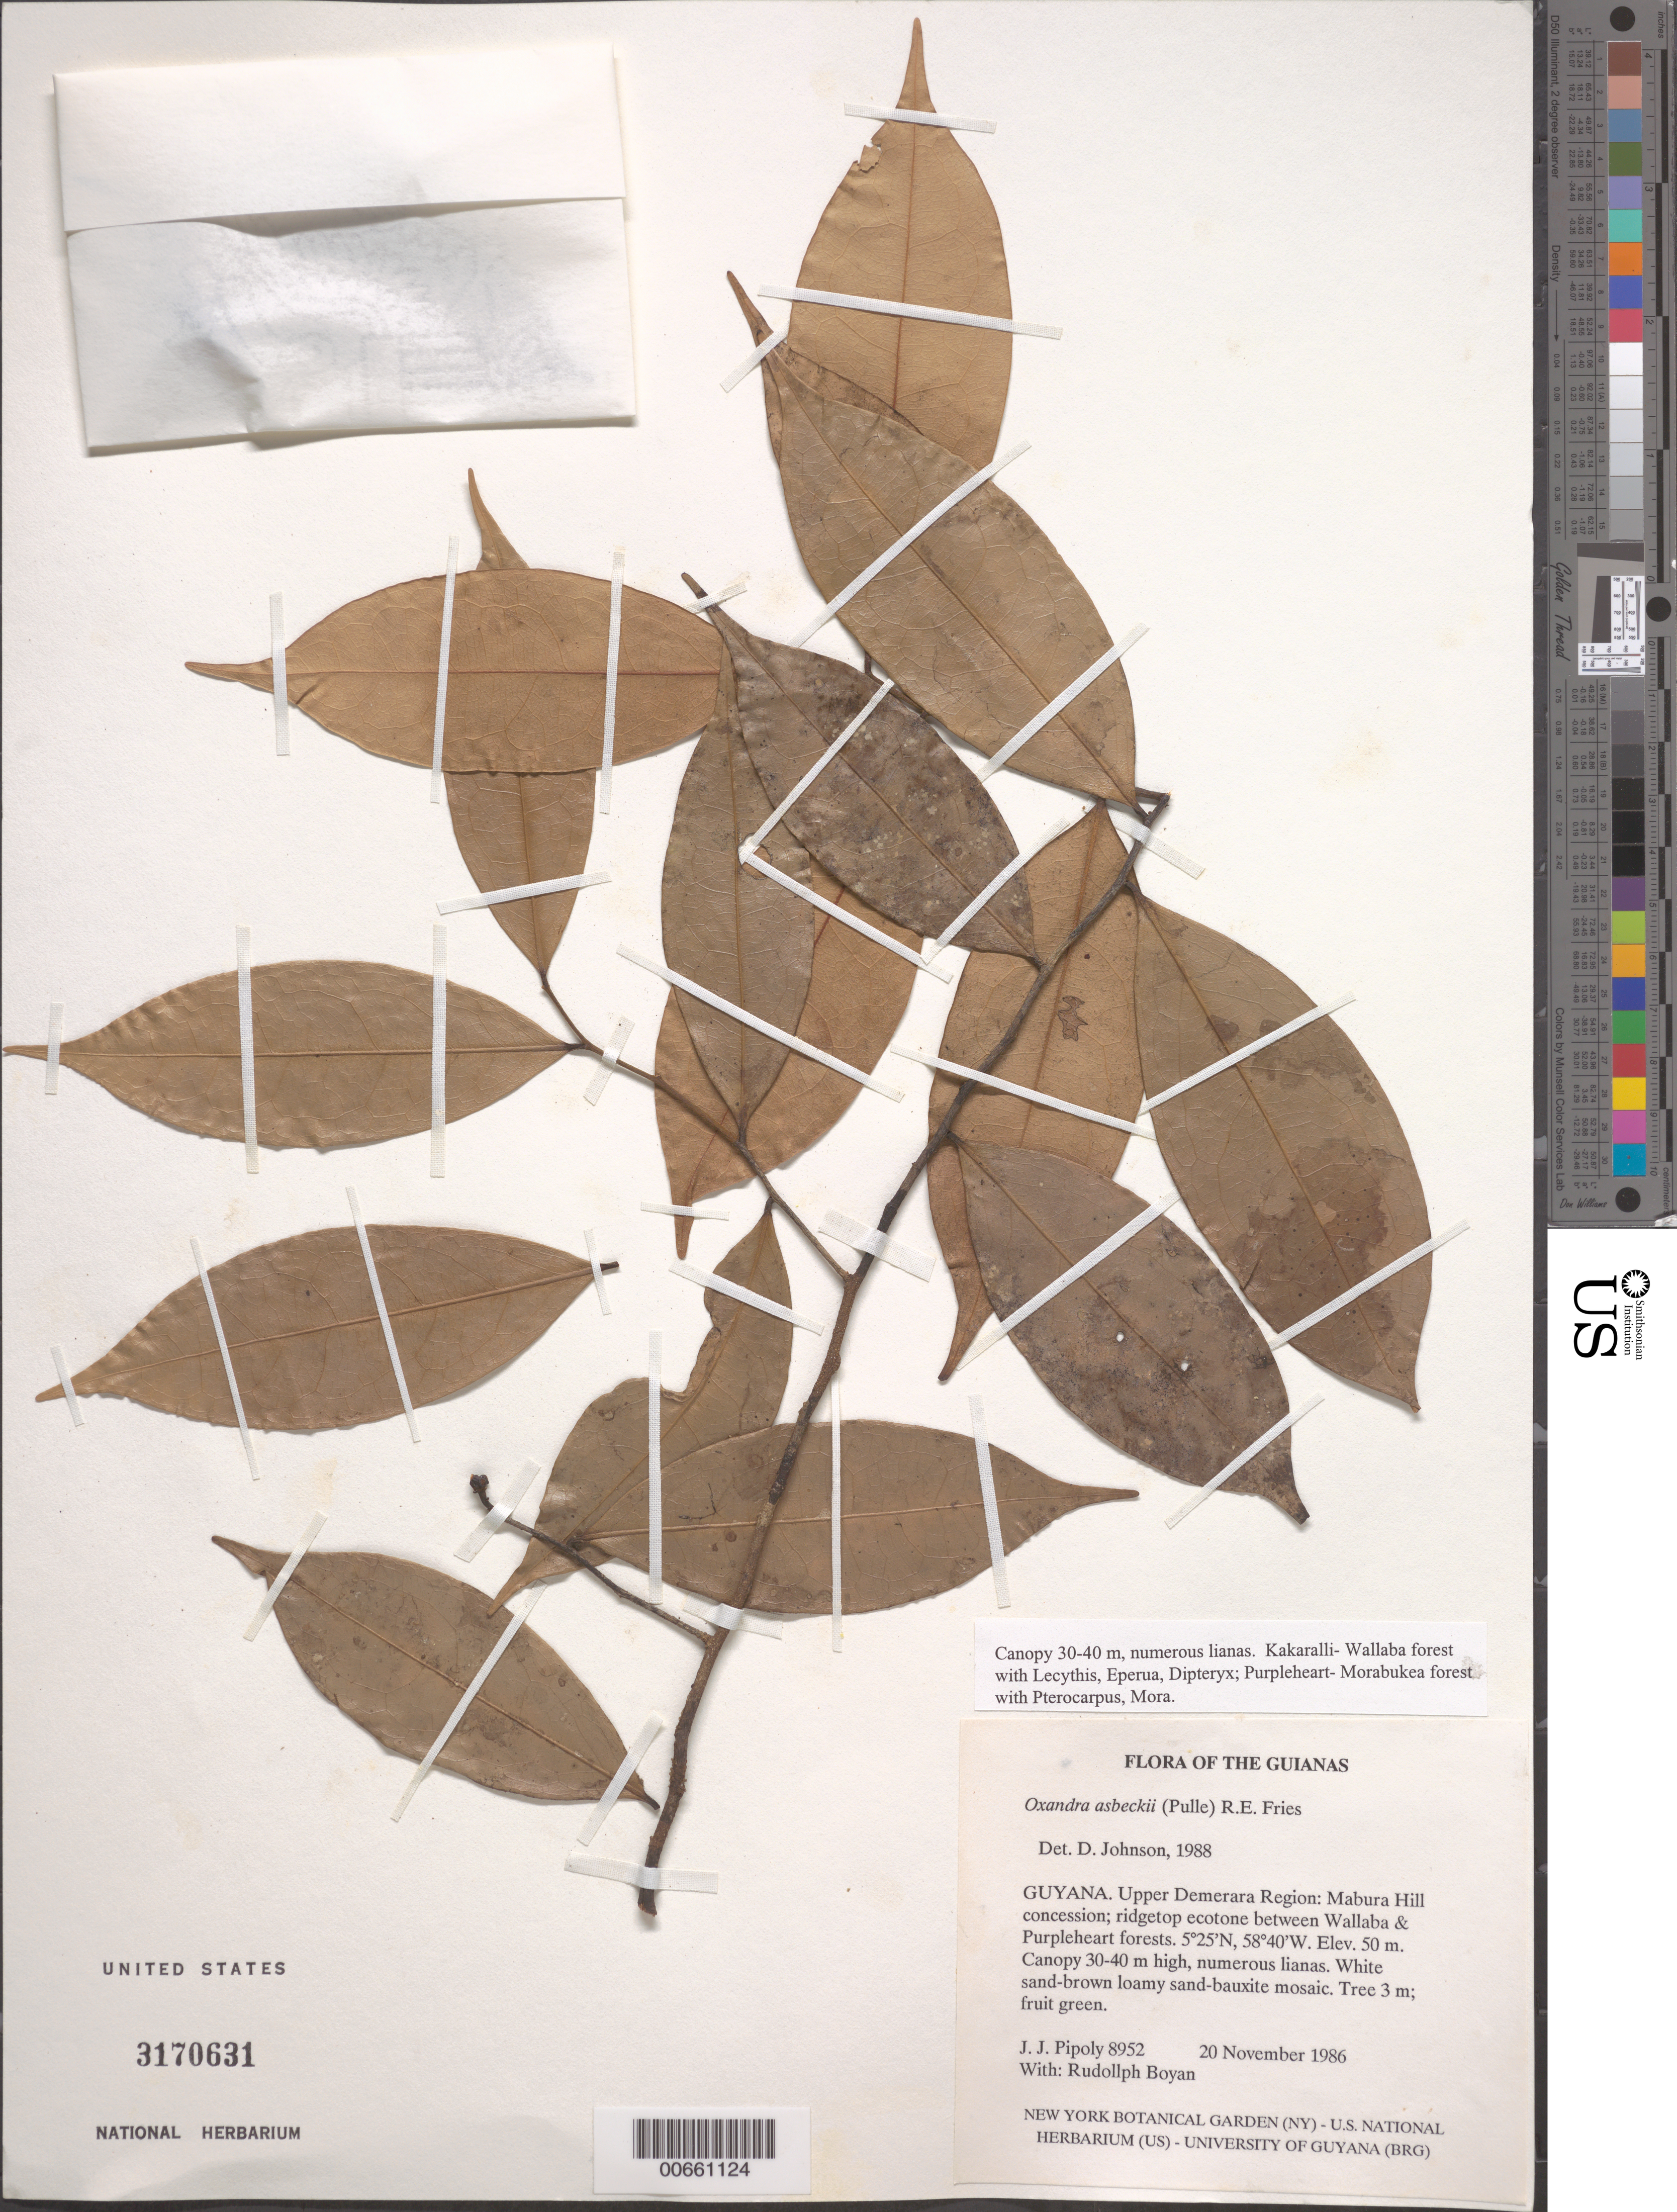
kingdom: Plantae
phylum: Tracheophyta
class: Magnoliopsida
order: Magnoliales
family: Annonaceae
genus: Oxandra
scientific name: Oxandra asbecki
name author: (Pulle) R.E. Fr.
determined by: Johnson, D. M.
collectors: J. J. Pipoly & R. Boyan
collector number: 8952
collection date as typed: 20 November 1986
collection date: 1986-11-20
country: Guyana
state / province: U. Demerara-Berbice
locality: Mabura Hill Timber Concession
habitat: Ridgetop ecotone between Kakaralli- Wallaba & Purpleheart- Morabukea forest. White sand, brown loamy sand-bauxite mosaic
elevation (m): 50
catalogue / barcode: US 3170631